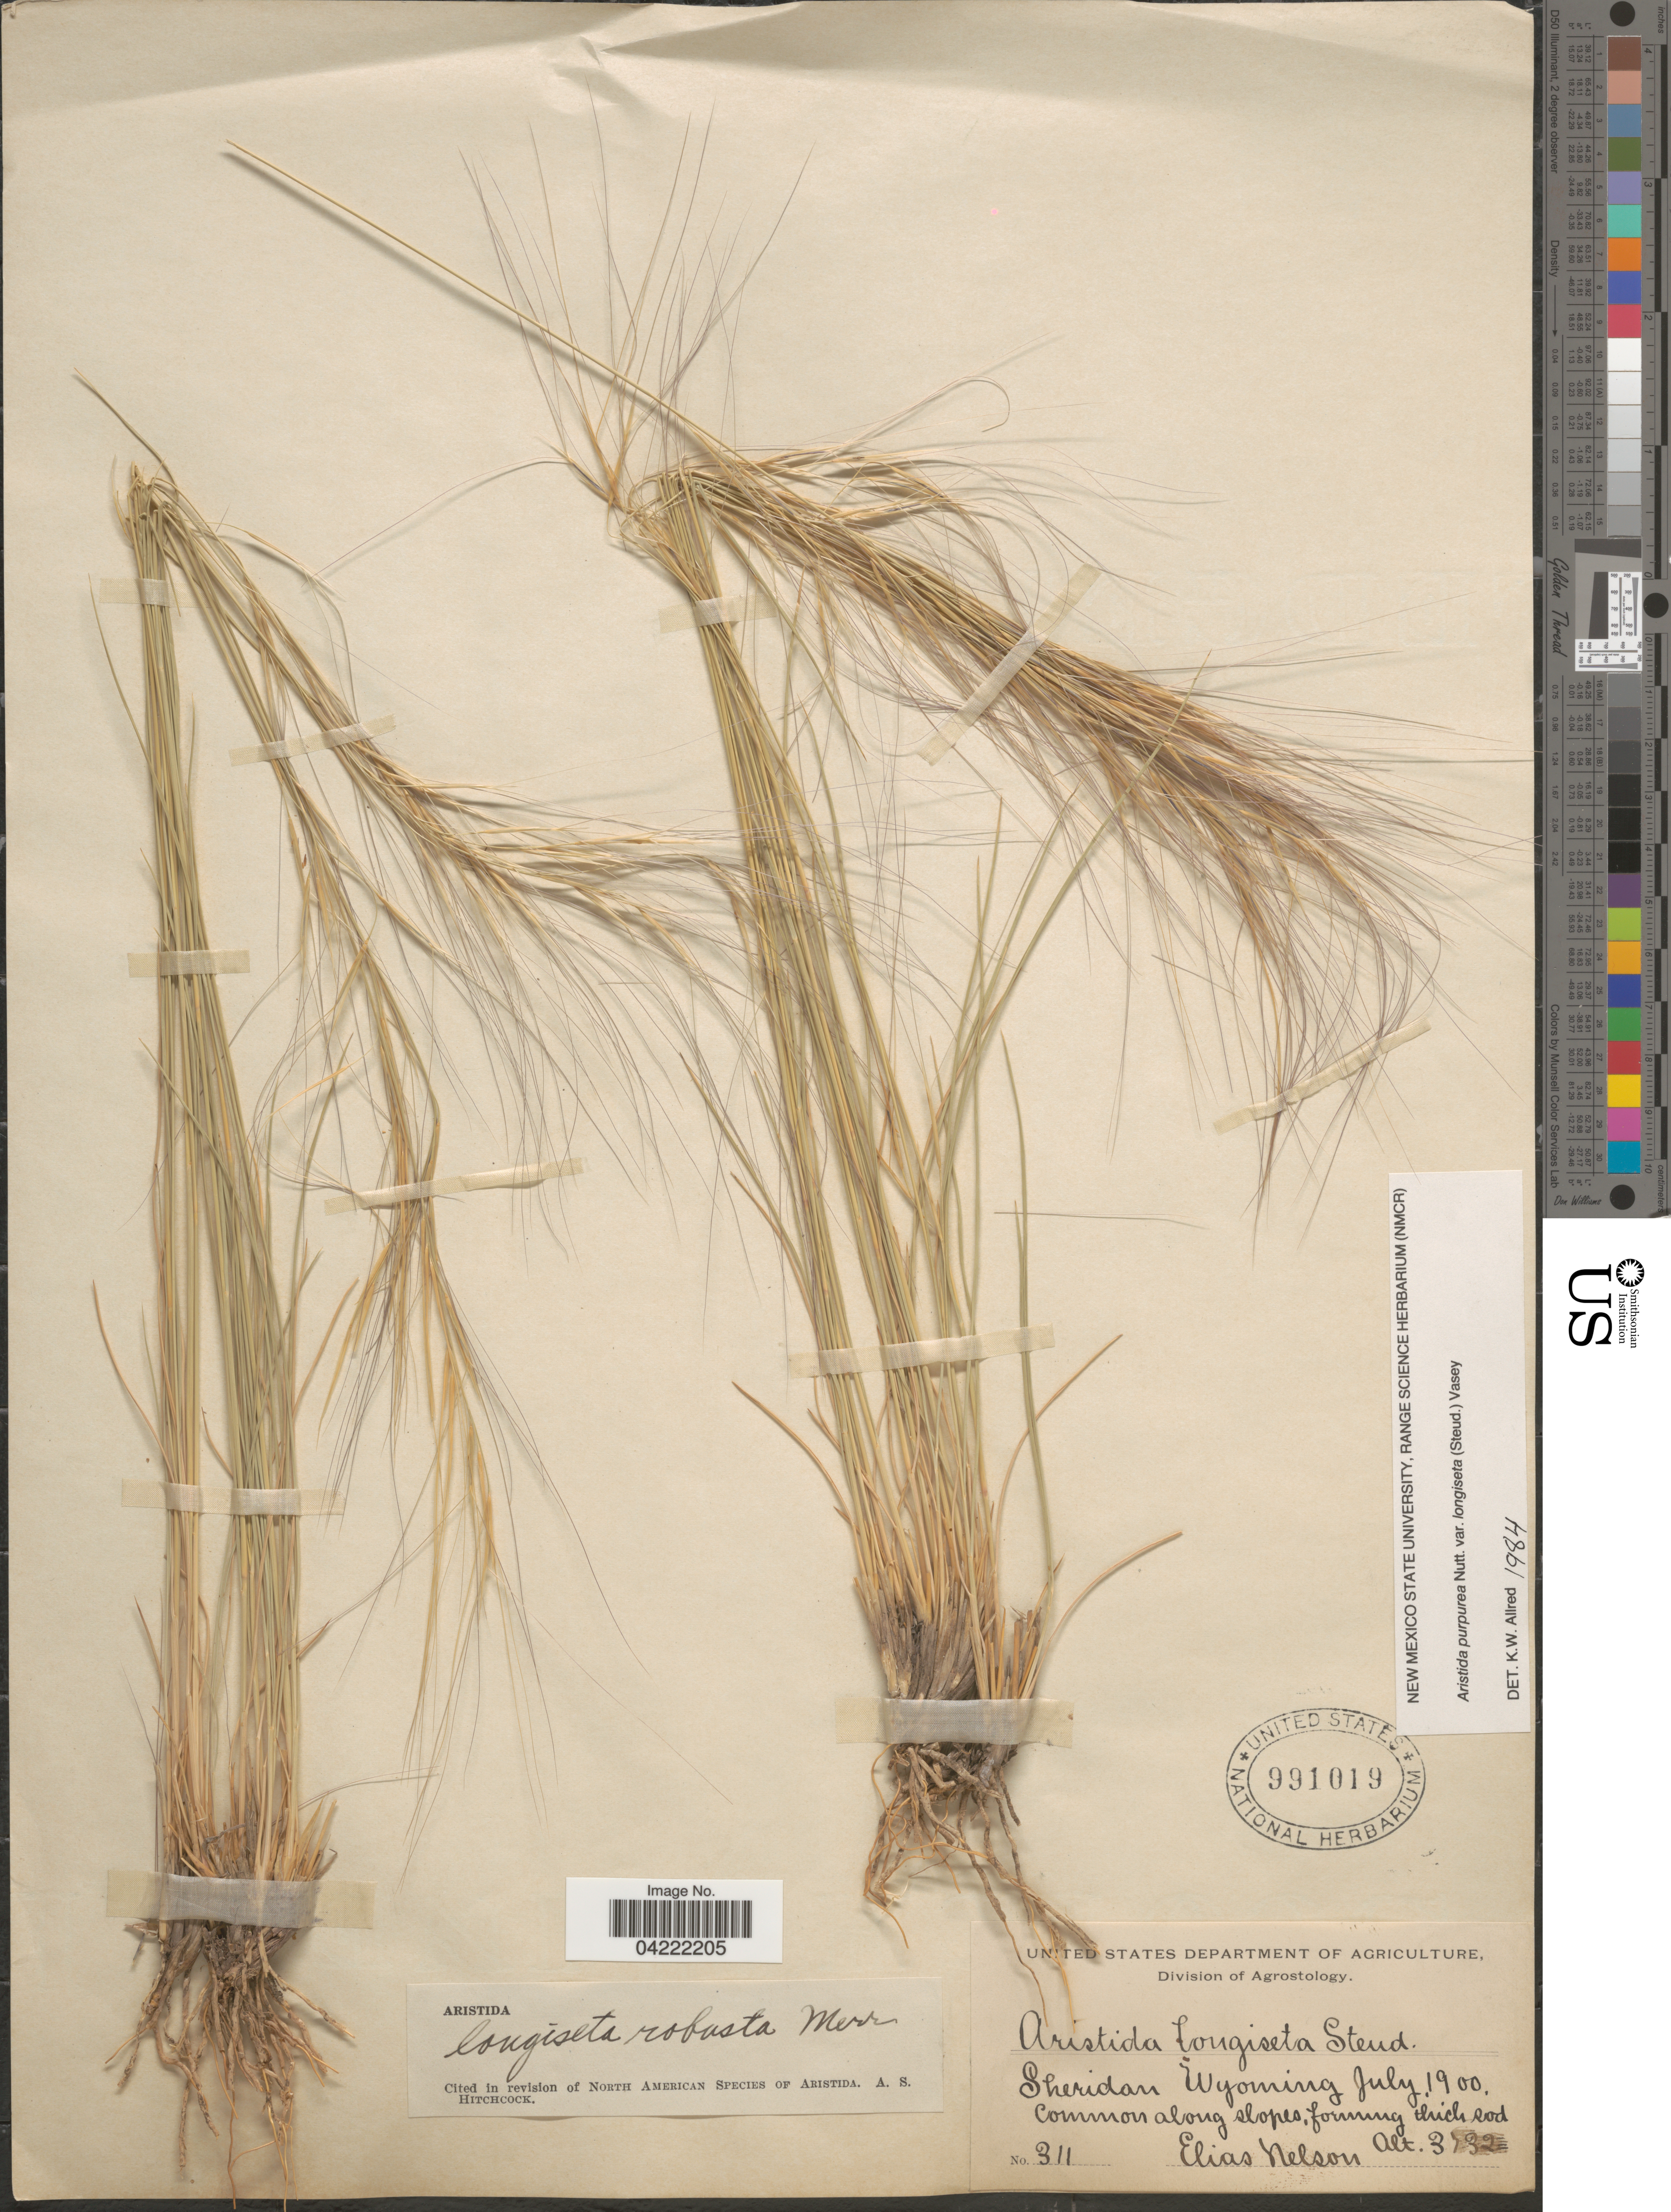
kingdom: Plantae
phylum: Tracheophyta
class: Liliopsida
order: Poales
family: Poaceae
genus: Aristida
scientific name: Aristida purpurea var. longiseta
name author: (Steud.) Vasey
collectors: E. Nelson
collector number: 311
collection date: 1900-07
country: United States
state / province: Wyoming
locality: Sheridan.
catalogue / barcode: US 991019